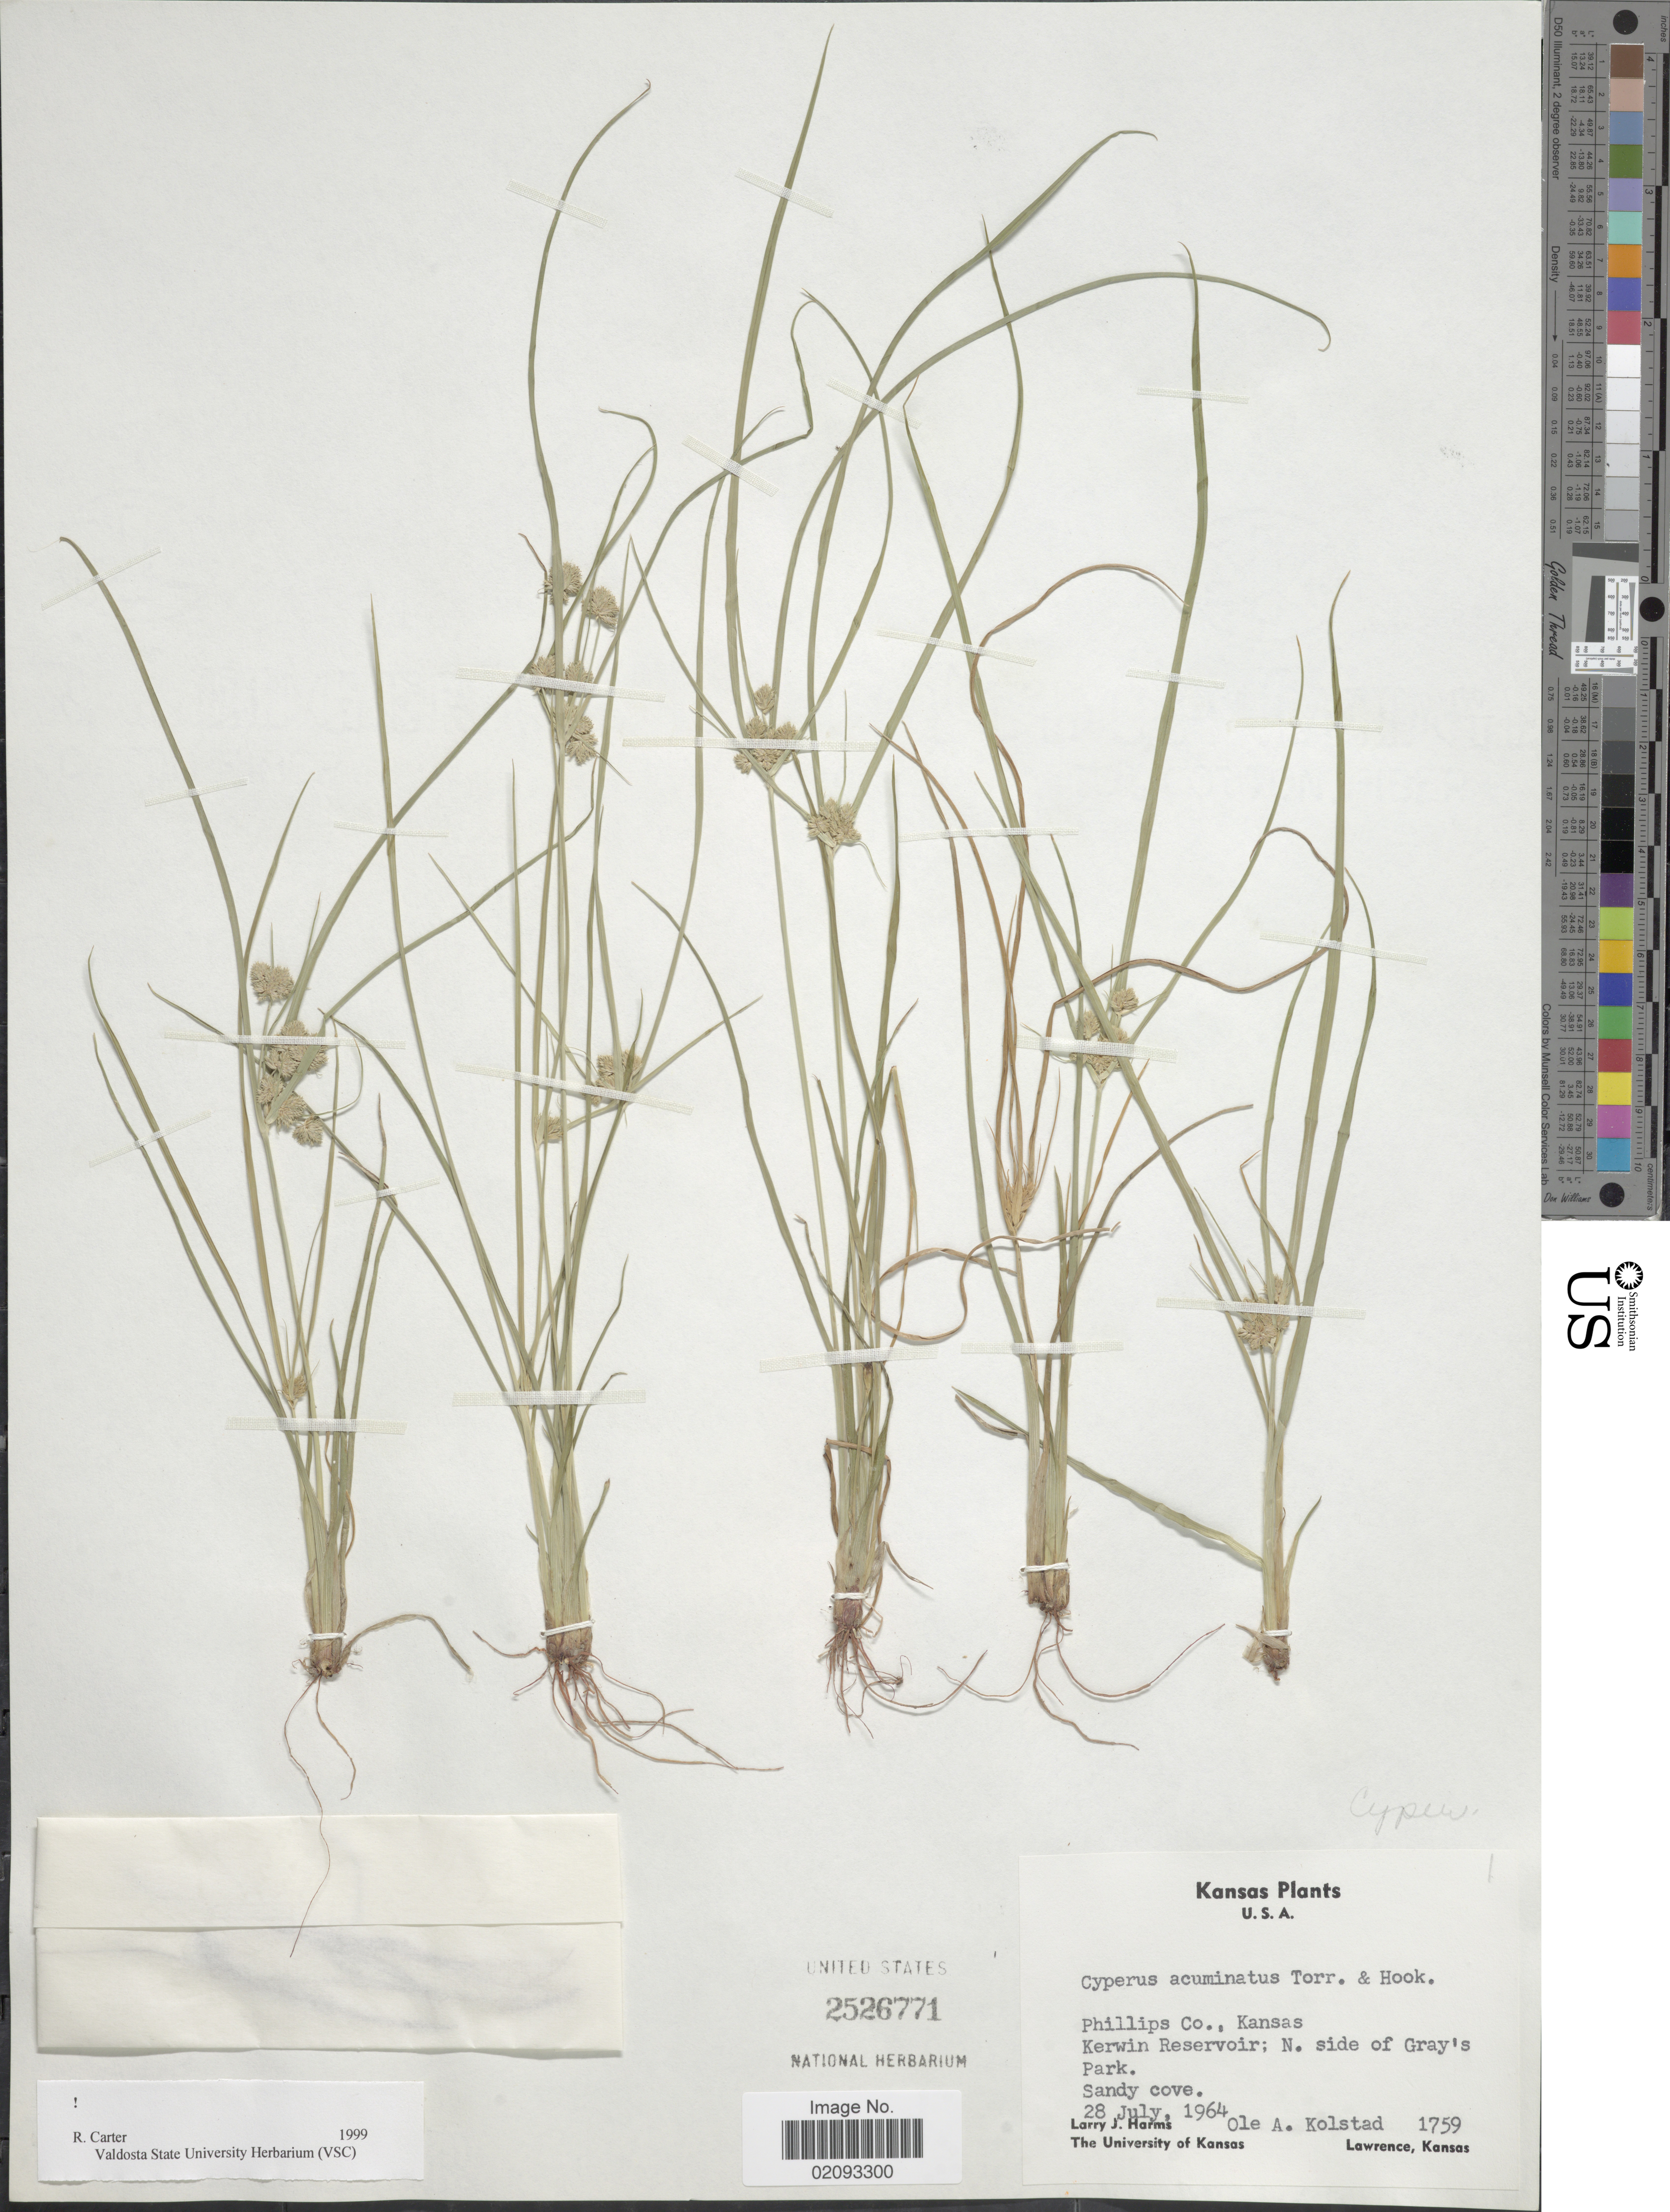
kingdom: Plantae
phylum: Tracheophyta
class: Liliopsida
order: Poales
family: Cyperaceae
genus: Cyperus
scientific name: Cyperus acuminatus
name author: Torr. & Hook.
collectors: L. Harms & O. Kolstad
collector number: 1759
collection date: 1964-07-28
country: United States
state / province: Kansas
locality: Phillips Co. Kerwin Reservoir; N. side of Gray's Park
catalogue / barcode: US 2526771